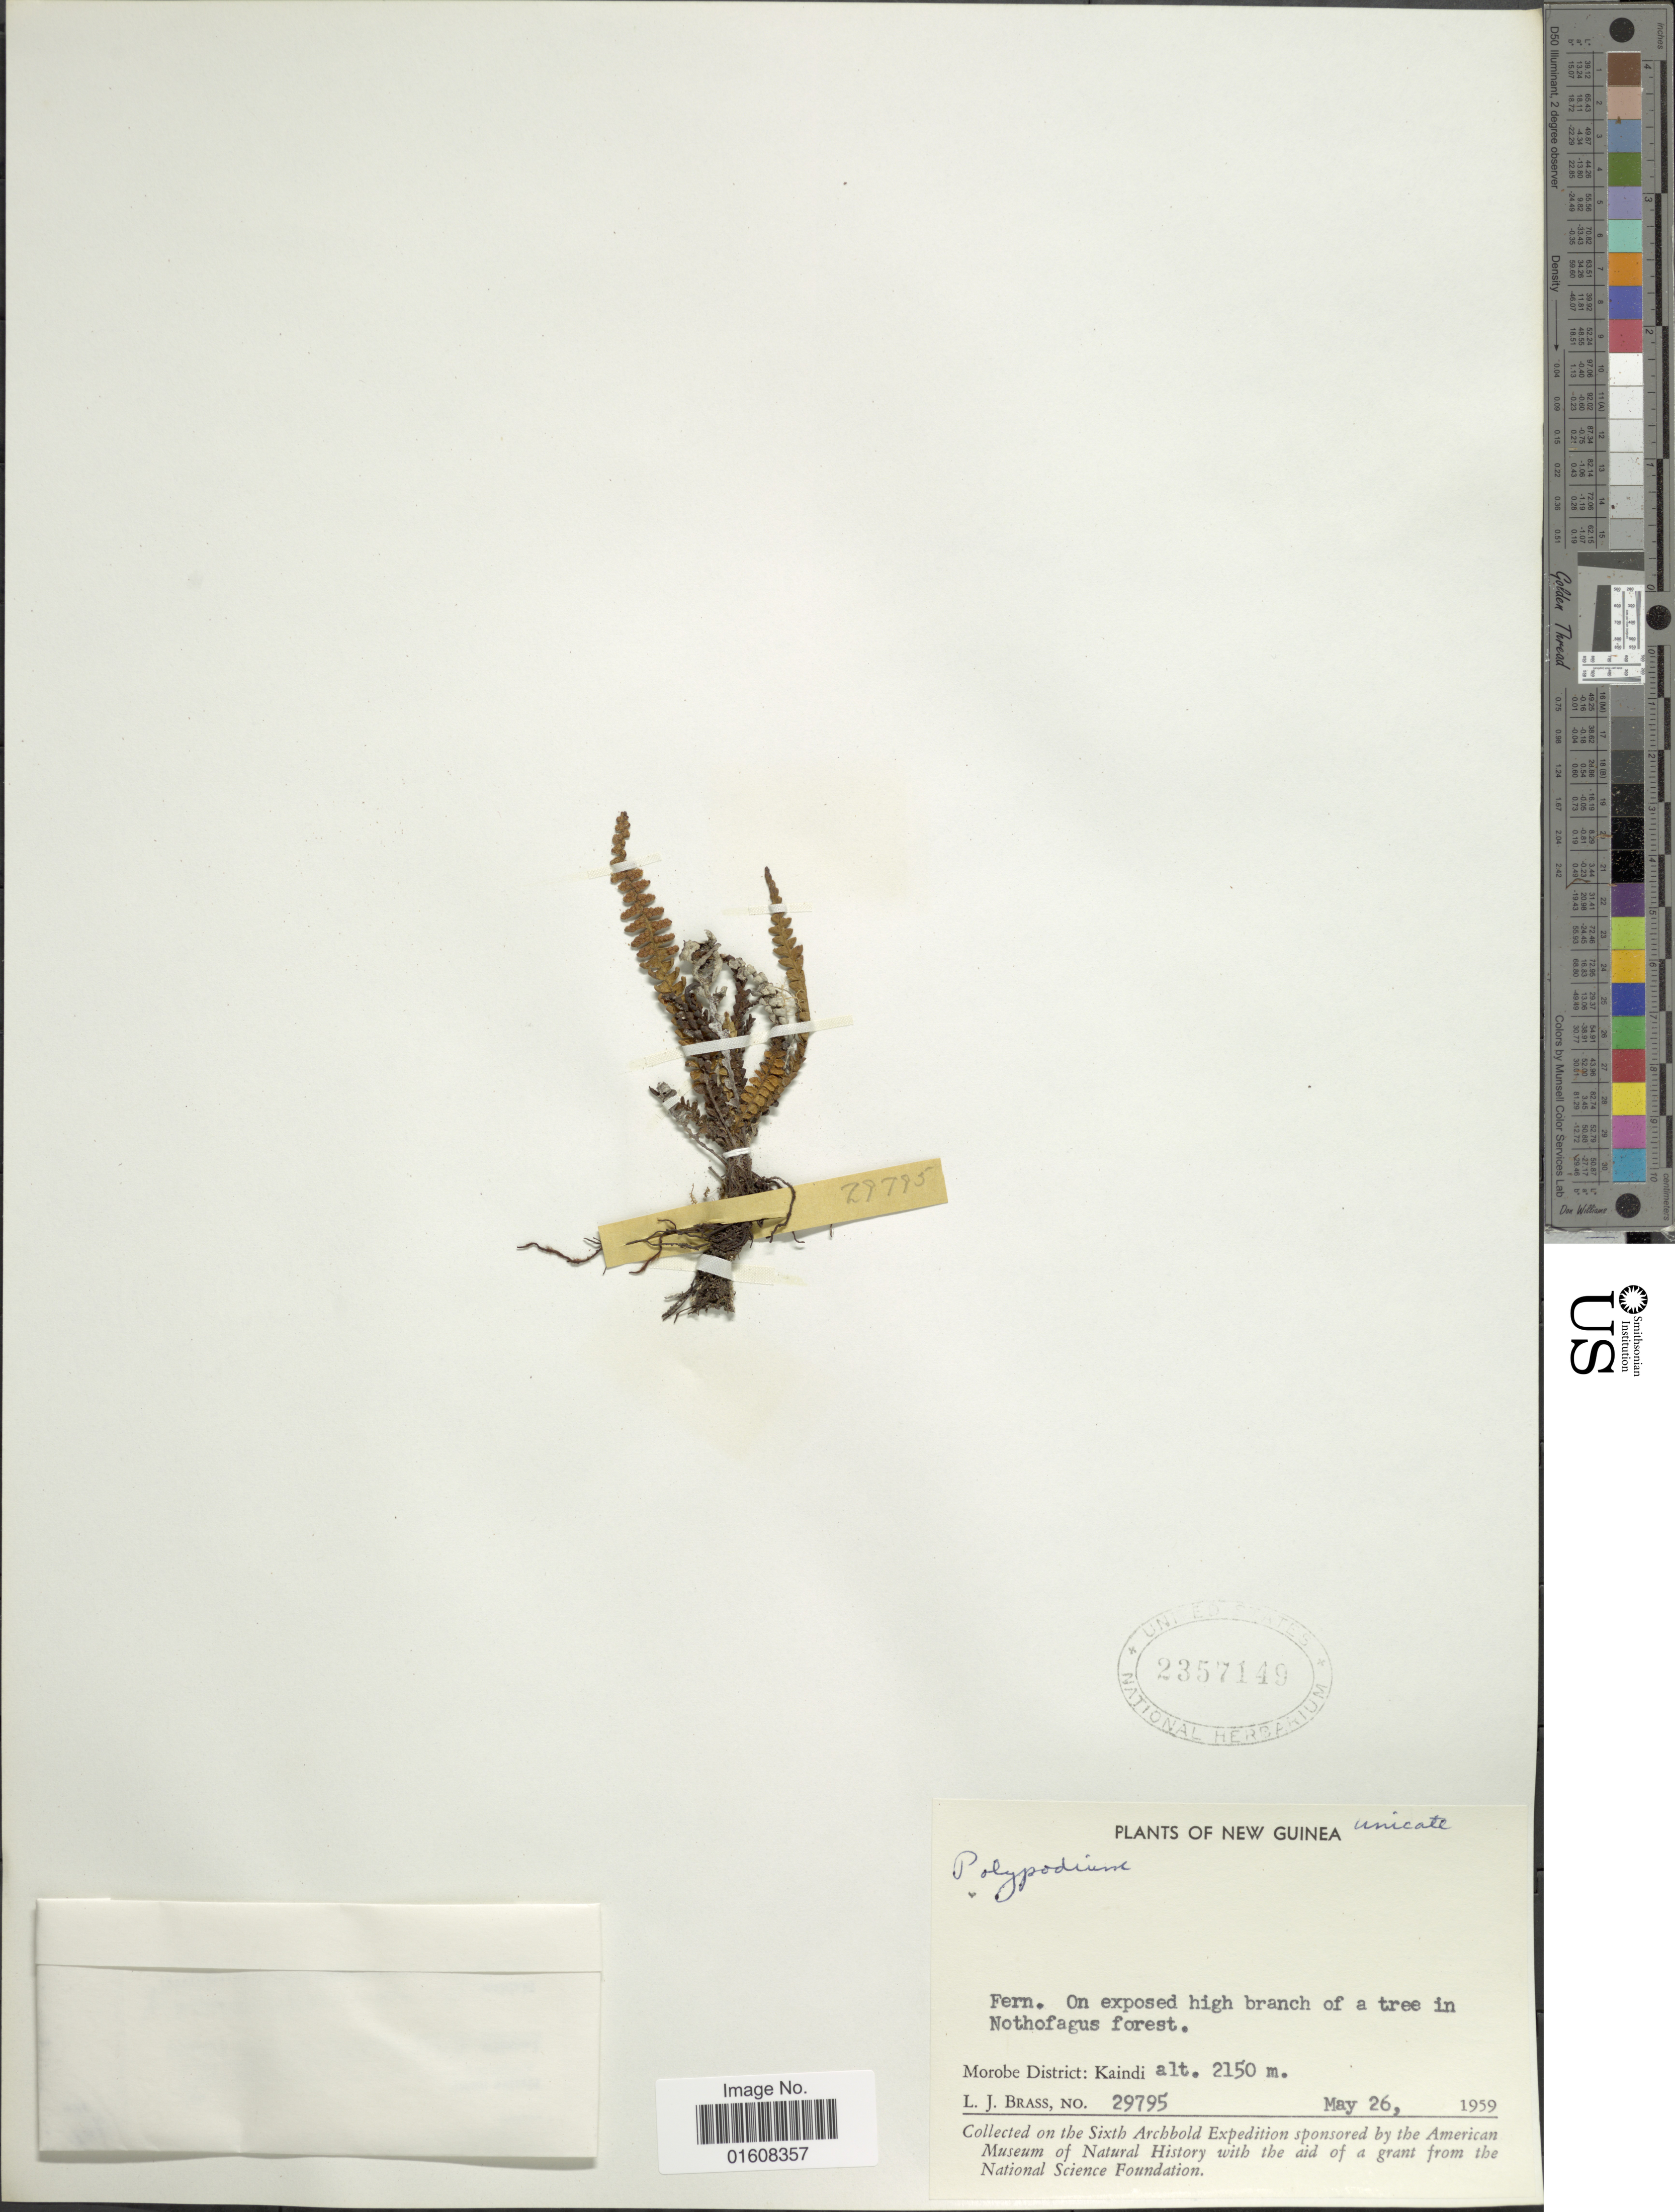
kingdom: Plantae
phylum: Tracheophyta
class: Polypodiopsida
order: Polypodiales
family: Polypodiaceae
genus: Grammitis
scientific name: Grammitis sp.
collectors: L. J. Brass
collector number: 29795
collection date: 1959-05-26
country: Papua New Guinea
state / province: Morobe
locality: New Guinea. Kaindi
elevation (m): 2150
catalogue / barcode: US 2357149